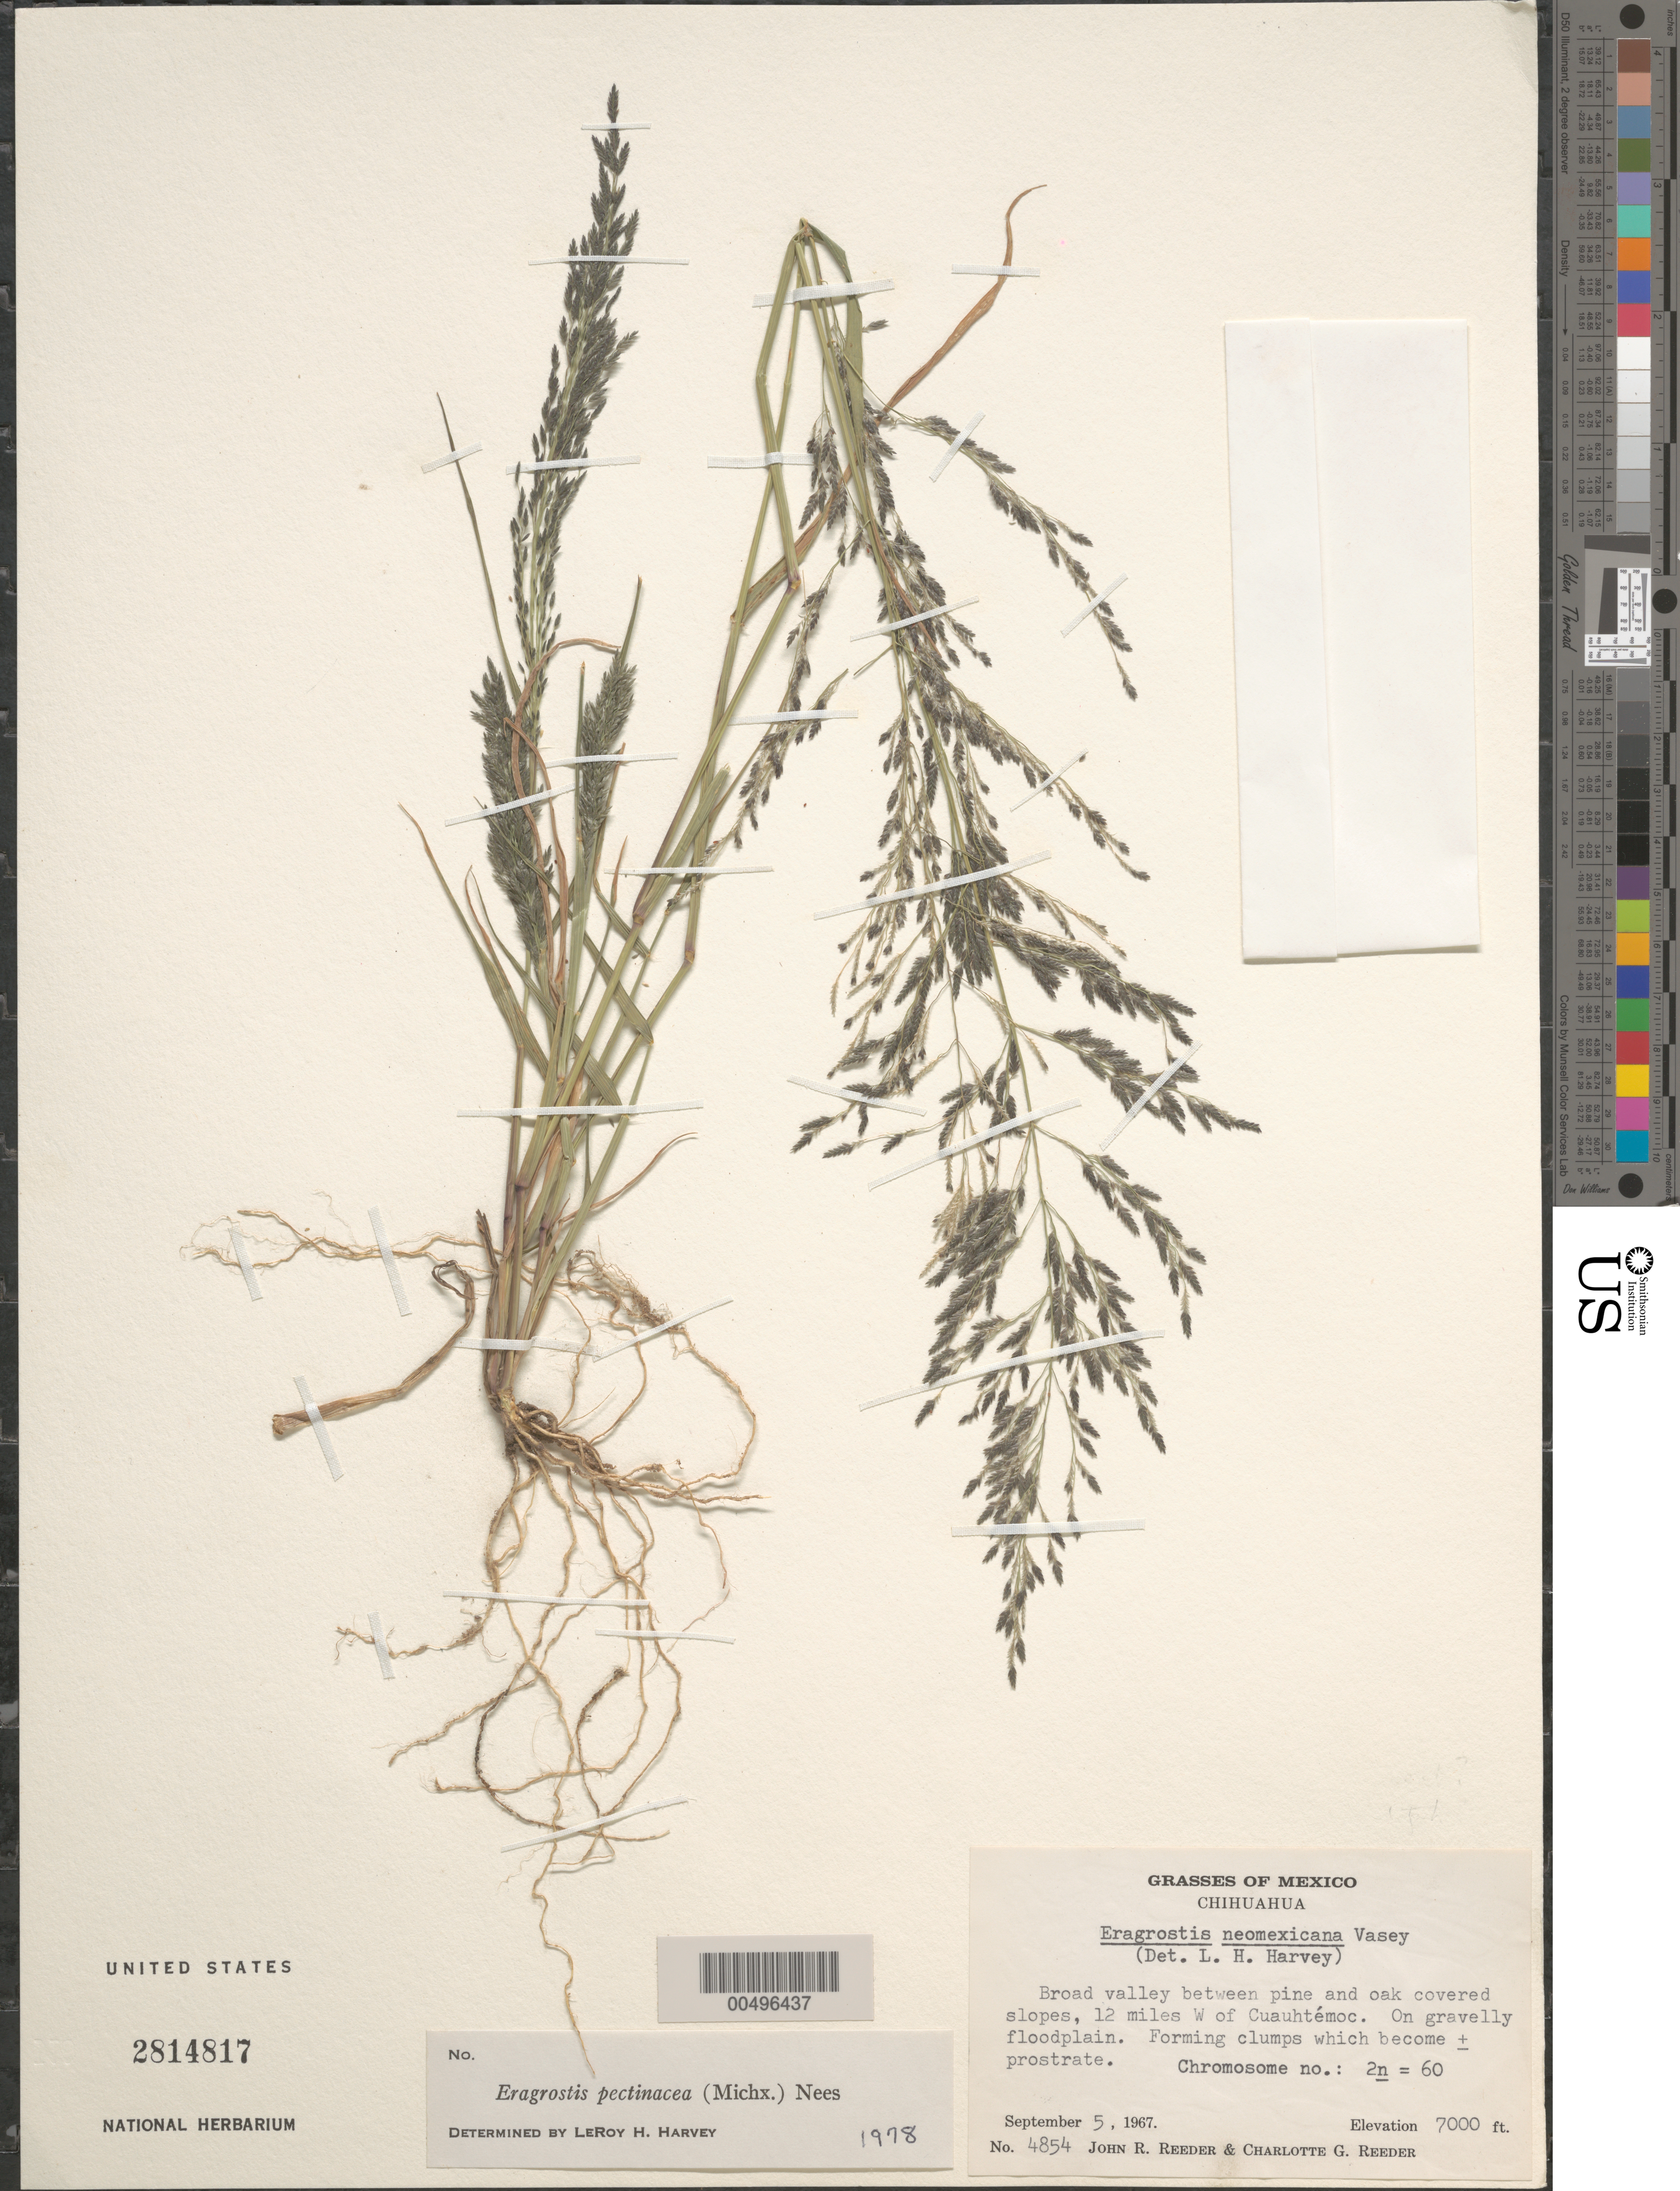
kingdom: Plantae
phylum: Tracheophyta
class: Liliopsida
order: Poales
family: Poaceae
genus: Eragrostis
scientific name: Eragrostis pectinacea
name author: (Michx.) Nees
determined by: Harvey, L. H.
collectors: J. R. Reeder & C. G. Reeder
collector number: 4854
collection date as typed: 5 Sep 1967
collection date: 1967-09-05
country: Mexico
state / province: Chihuahua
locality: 12 mi W of Cuauhtémoc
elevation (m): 2134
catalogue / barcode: US 2814817